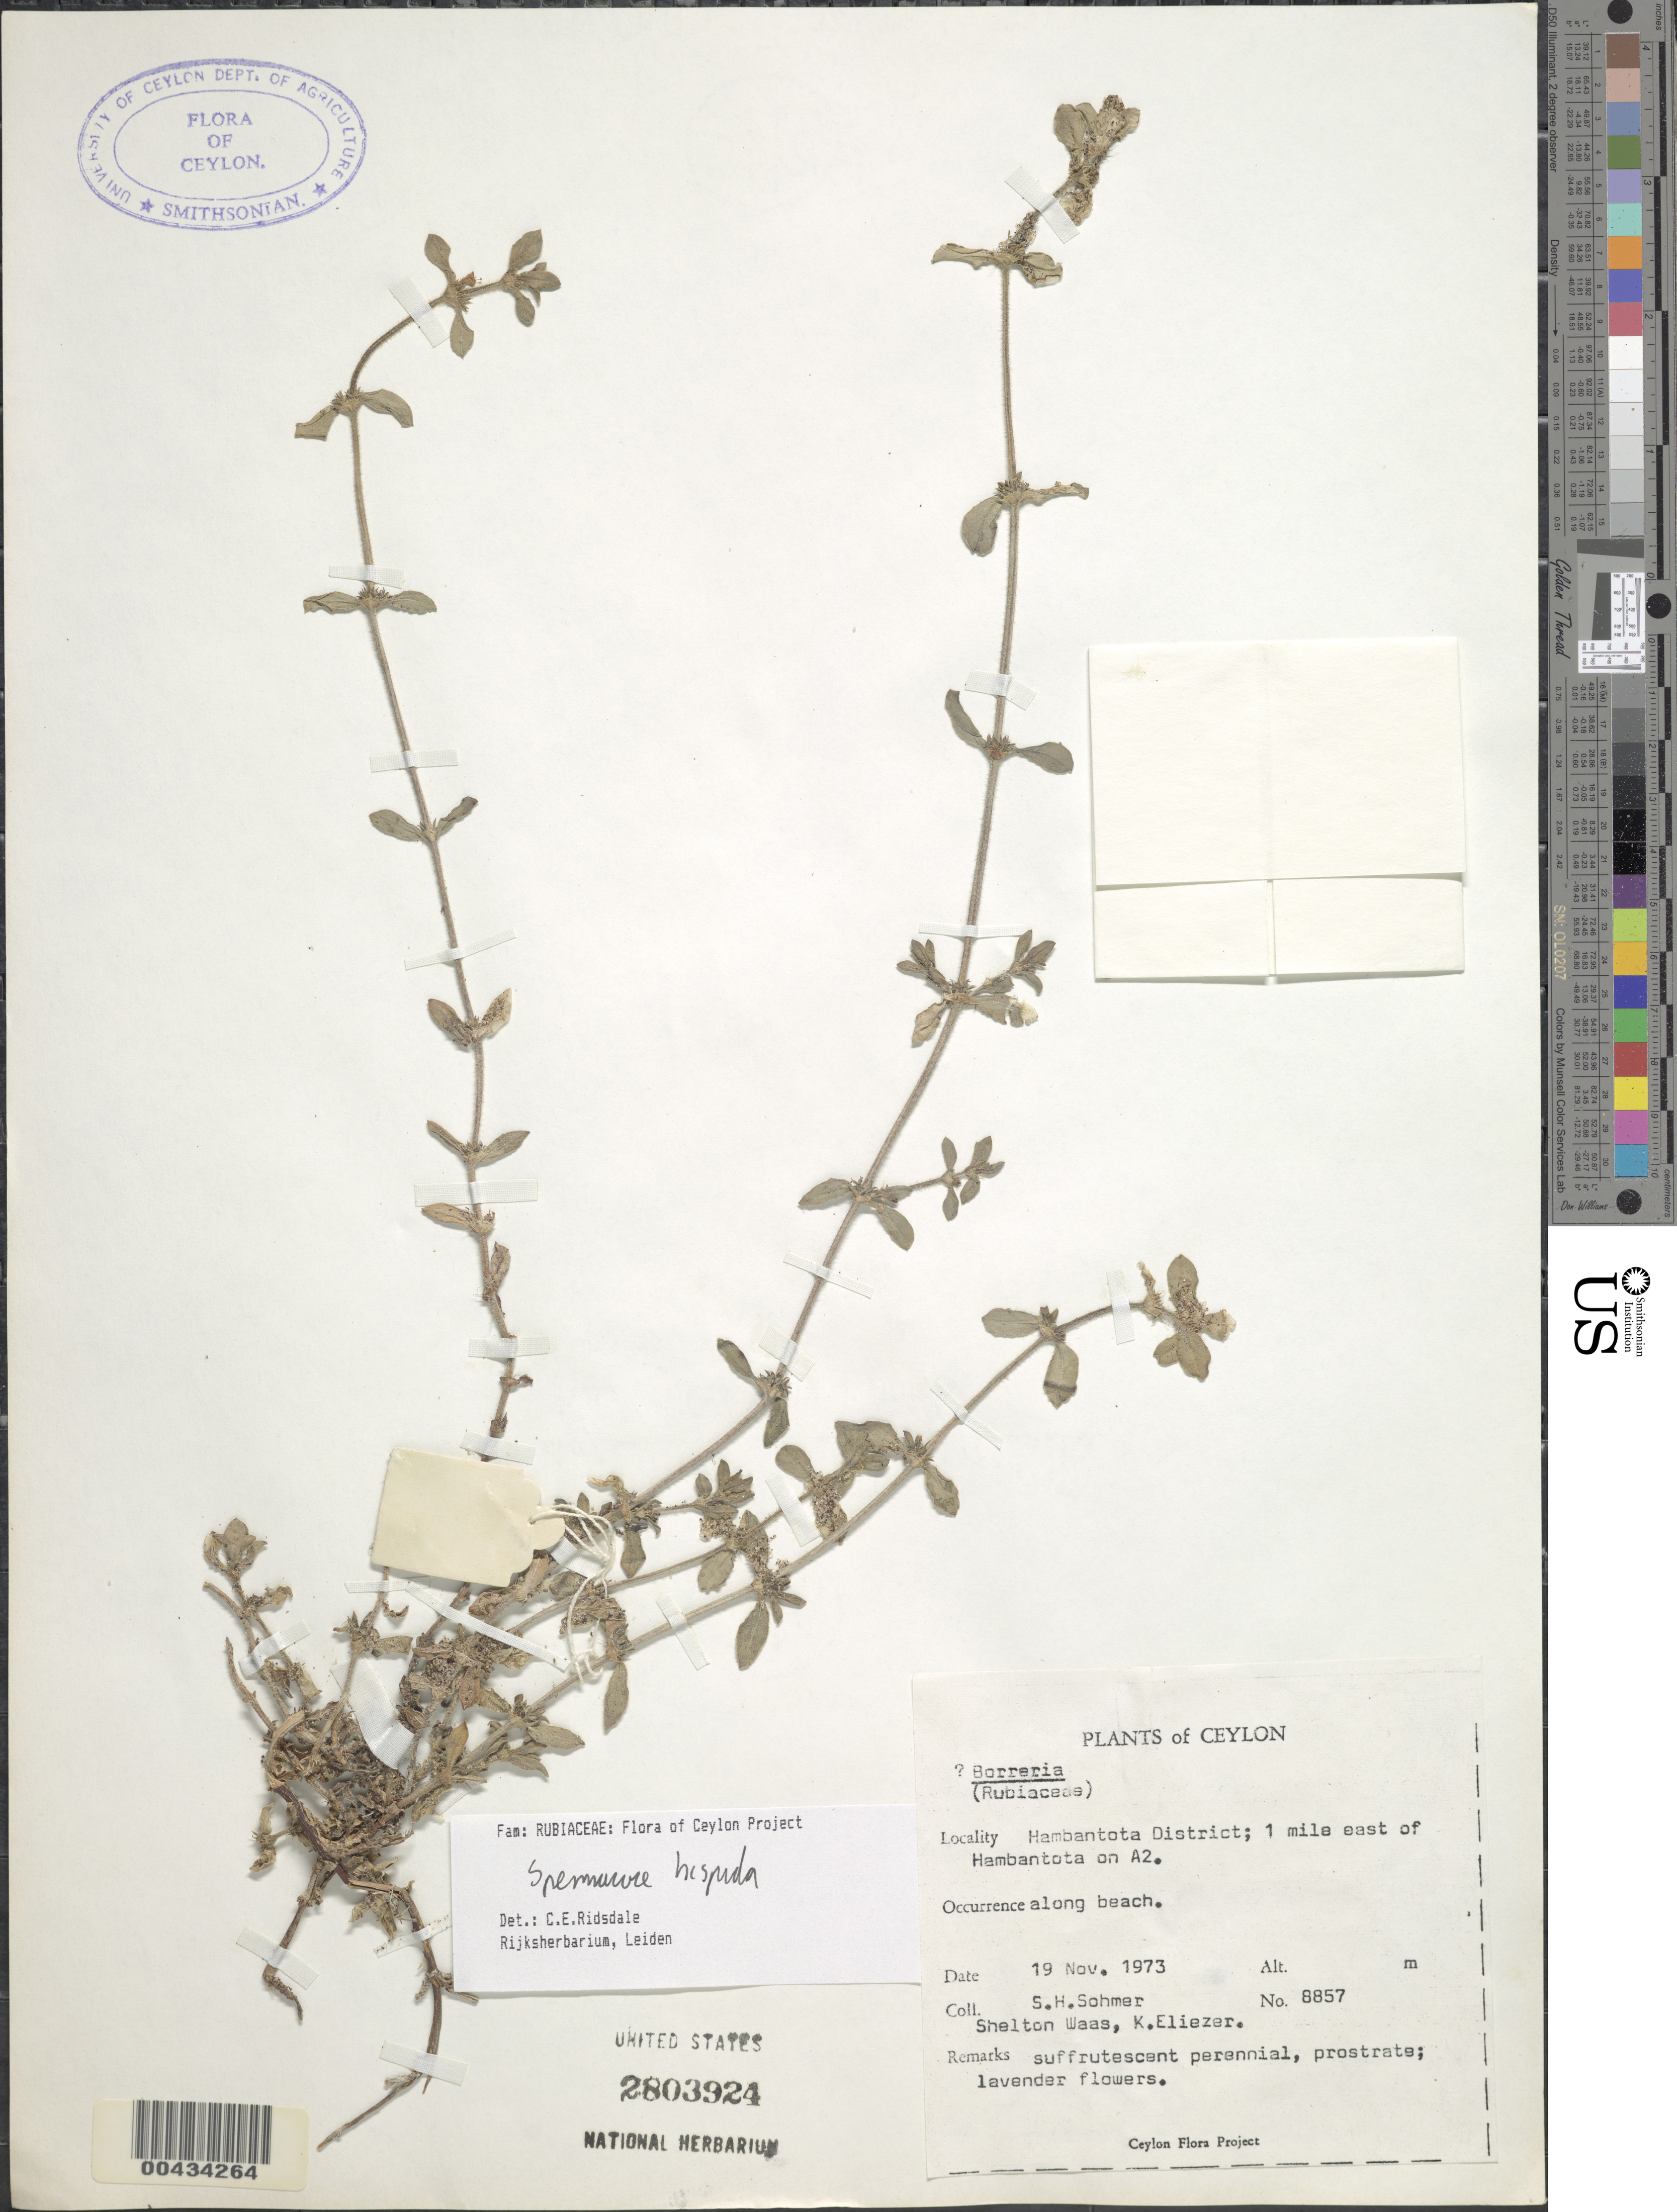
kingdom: Plantae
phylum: Tracheophyta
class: Magnoliopsida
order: Gentianales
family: Rubiaceae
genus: Spermacoce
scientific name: Spermacoce hispida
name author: L.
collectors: S. H. Sohmer, S. Waas & K. Eliezer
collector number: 8857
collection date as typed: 19 Nov 1973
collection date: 1973-11-19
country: Sri Lanka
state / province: Southern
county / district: Hambantota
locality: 1 mi E of Hambantota on A2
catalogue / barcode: US 2803924